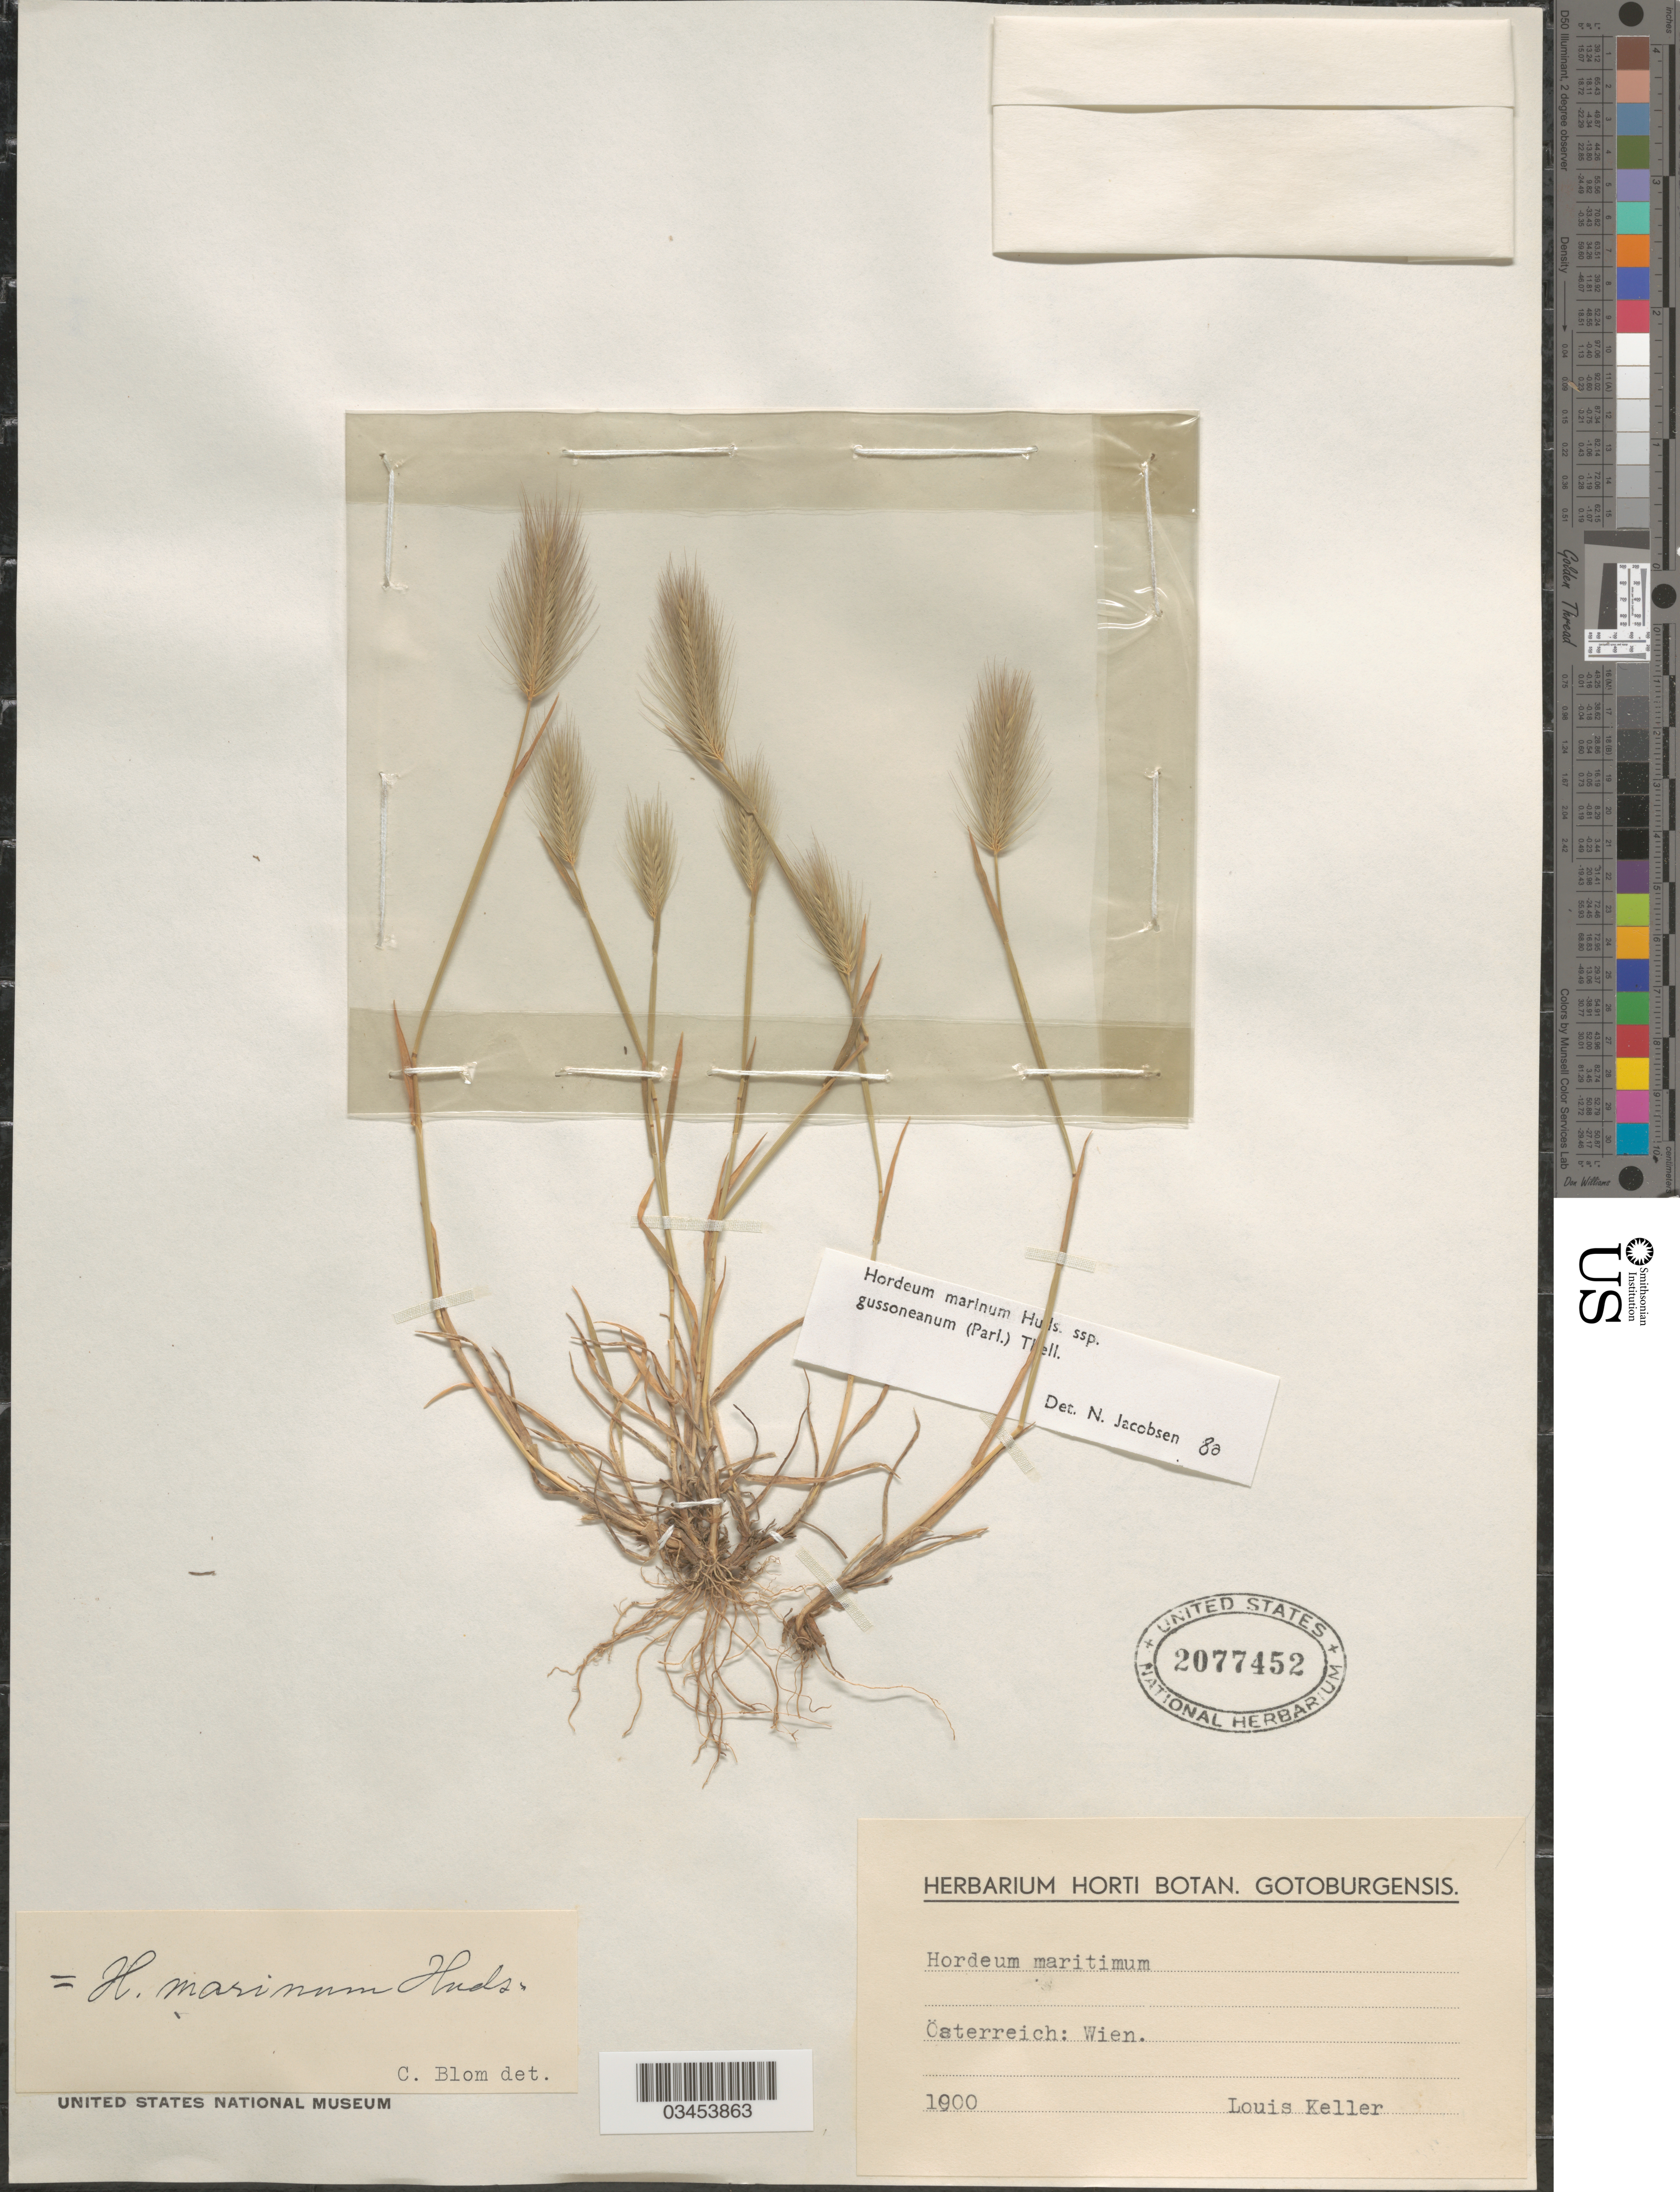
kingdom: Plantae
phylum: Tracheophyta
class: Liliopsida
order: Poales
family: Poaceae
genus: Hordeum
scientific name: Hordeum marinum subsp. gussoneanum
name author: (Parl.) Thell.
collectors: L. Keller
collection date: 1900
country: Austria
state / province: Wien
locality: Österreich.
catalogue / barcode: US 2077452